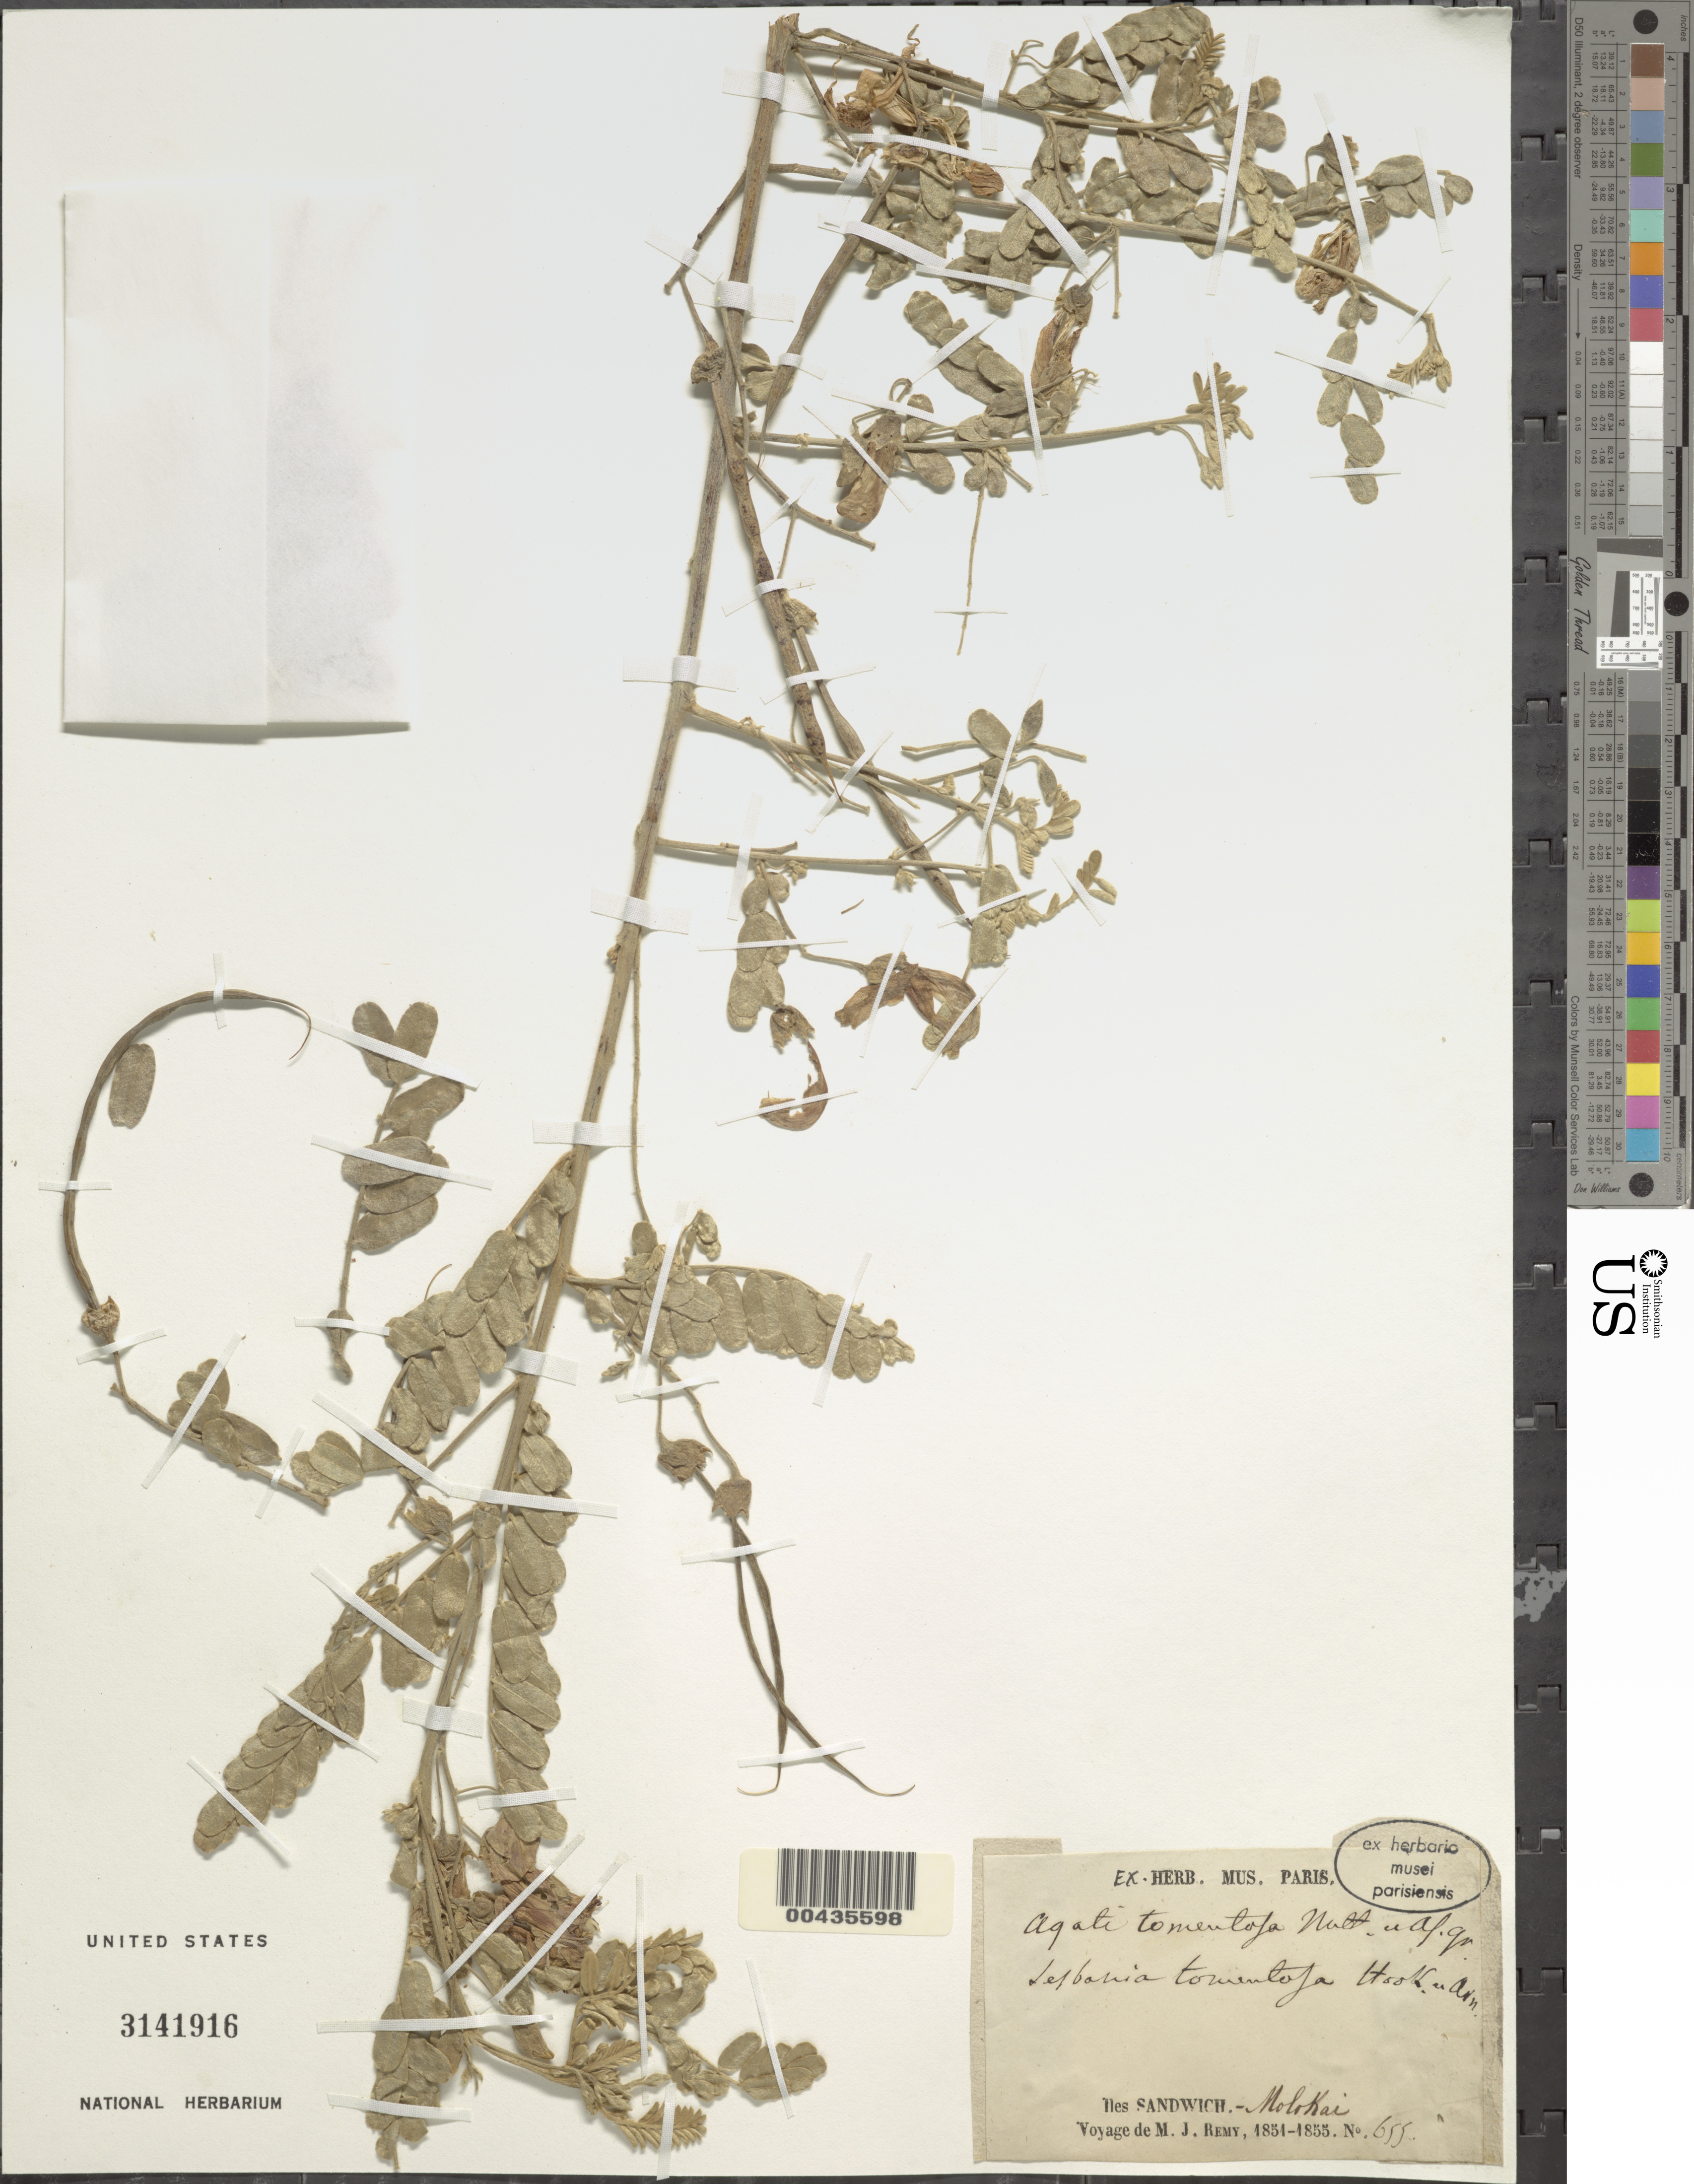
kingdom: Plantae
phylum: Tracheophyta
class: Magnoliopsida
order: Fabales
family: Fabaceae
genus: Sesbania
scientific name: Sesbania tomentosa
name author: Hook. & Arn.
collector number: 655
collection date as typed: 1854 to 1855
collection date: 1854/1855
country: United States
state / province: Hawaii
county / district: Kauai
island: Kaua'i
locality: Iles Sandwich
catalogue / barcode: US 3141916